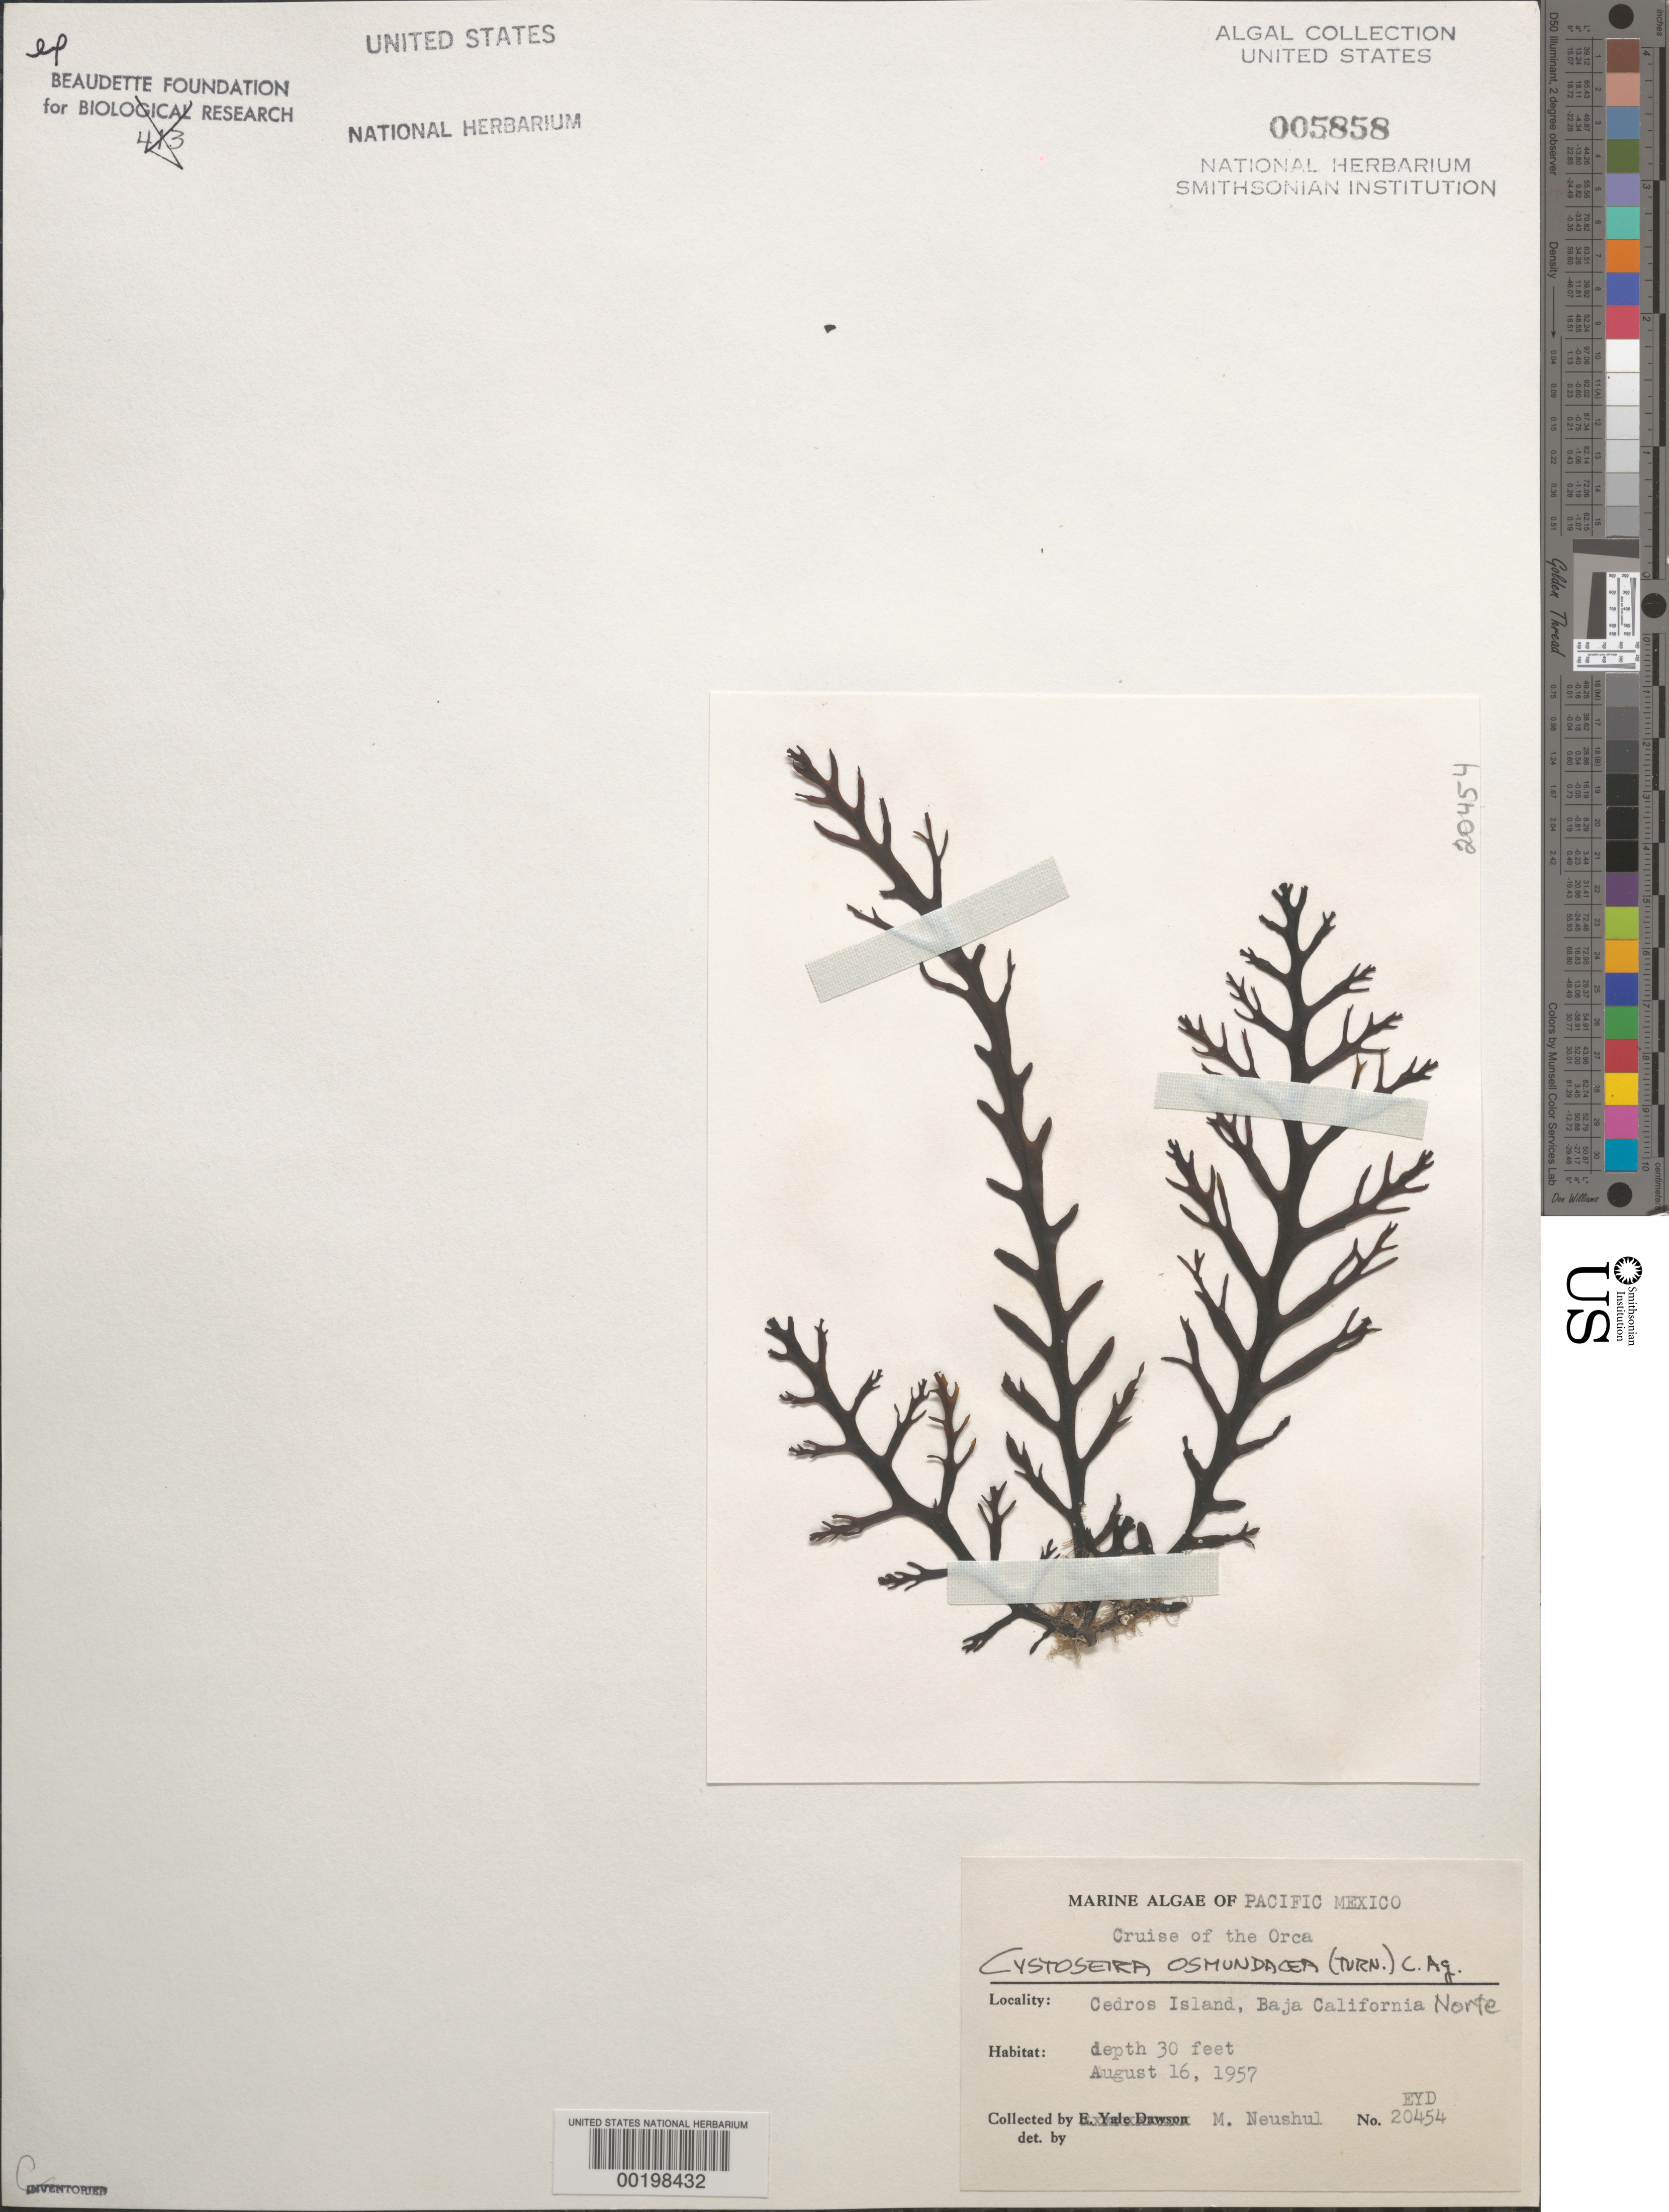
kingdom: Chromista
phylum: Ochrophyta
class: Phaeophyceae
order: Fucales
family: Sargassaceae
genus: Cystoseira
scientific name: Cystoseira osmundacea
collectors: M. Neushul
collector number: EYD 20454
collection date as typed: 16 Aug 1957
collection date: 1957-08-16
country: Mexico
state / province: Baja California Norte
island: Isla Cedros (Cedros Island)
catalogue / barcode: US 5858